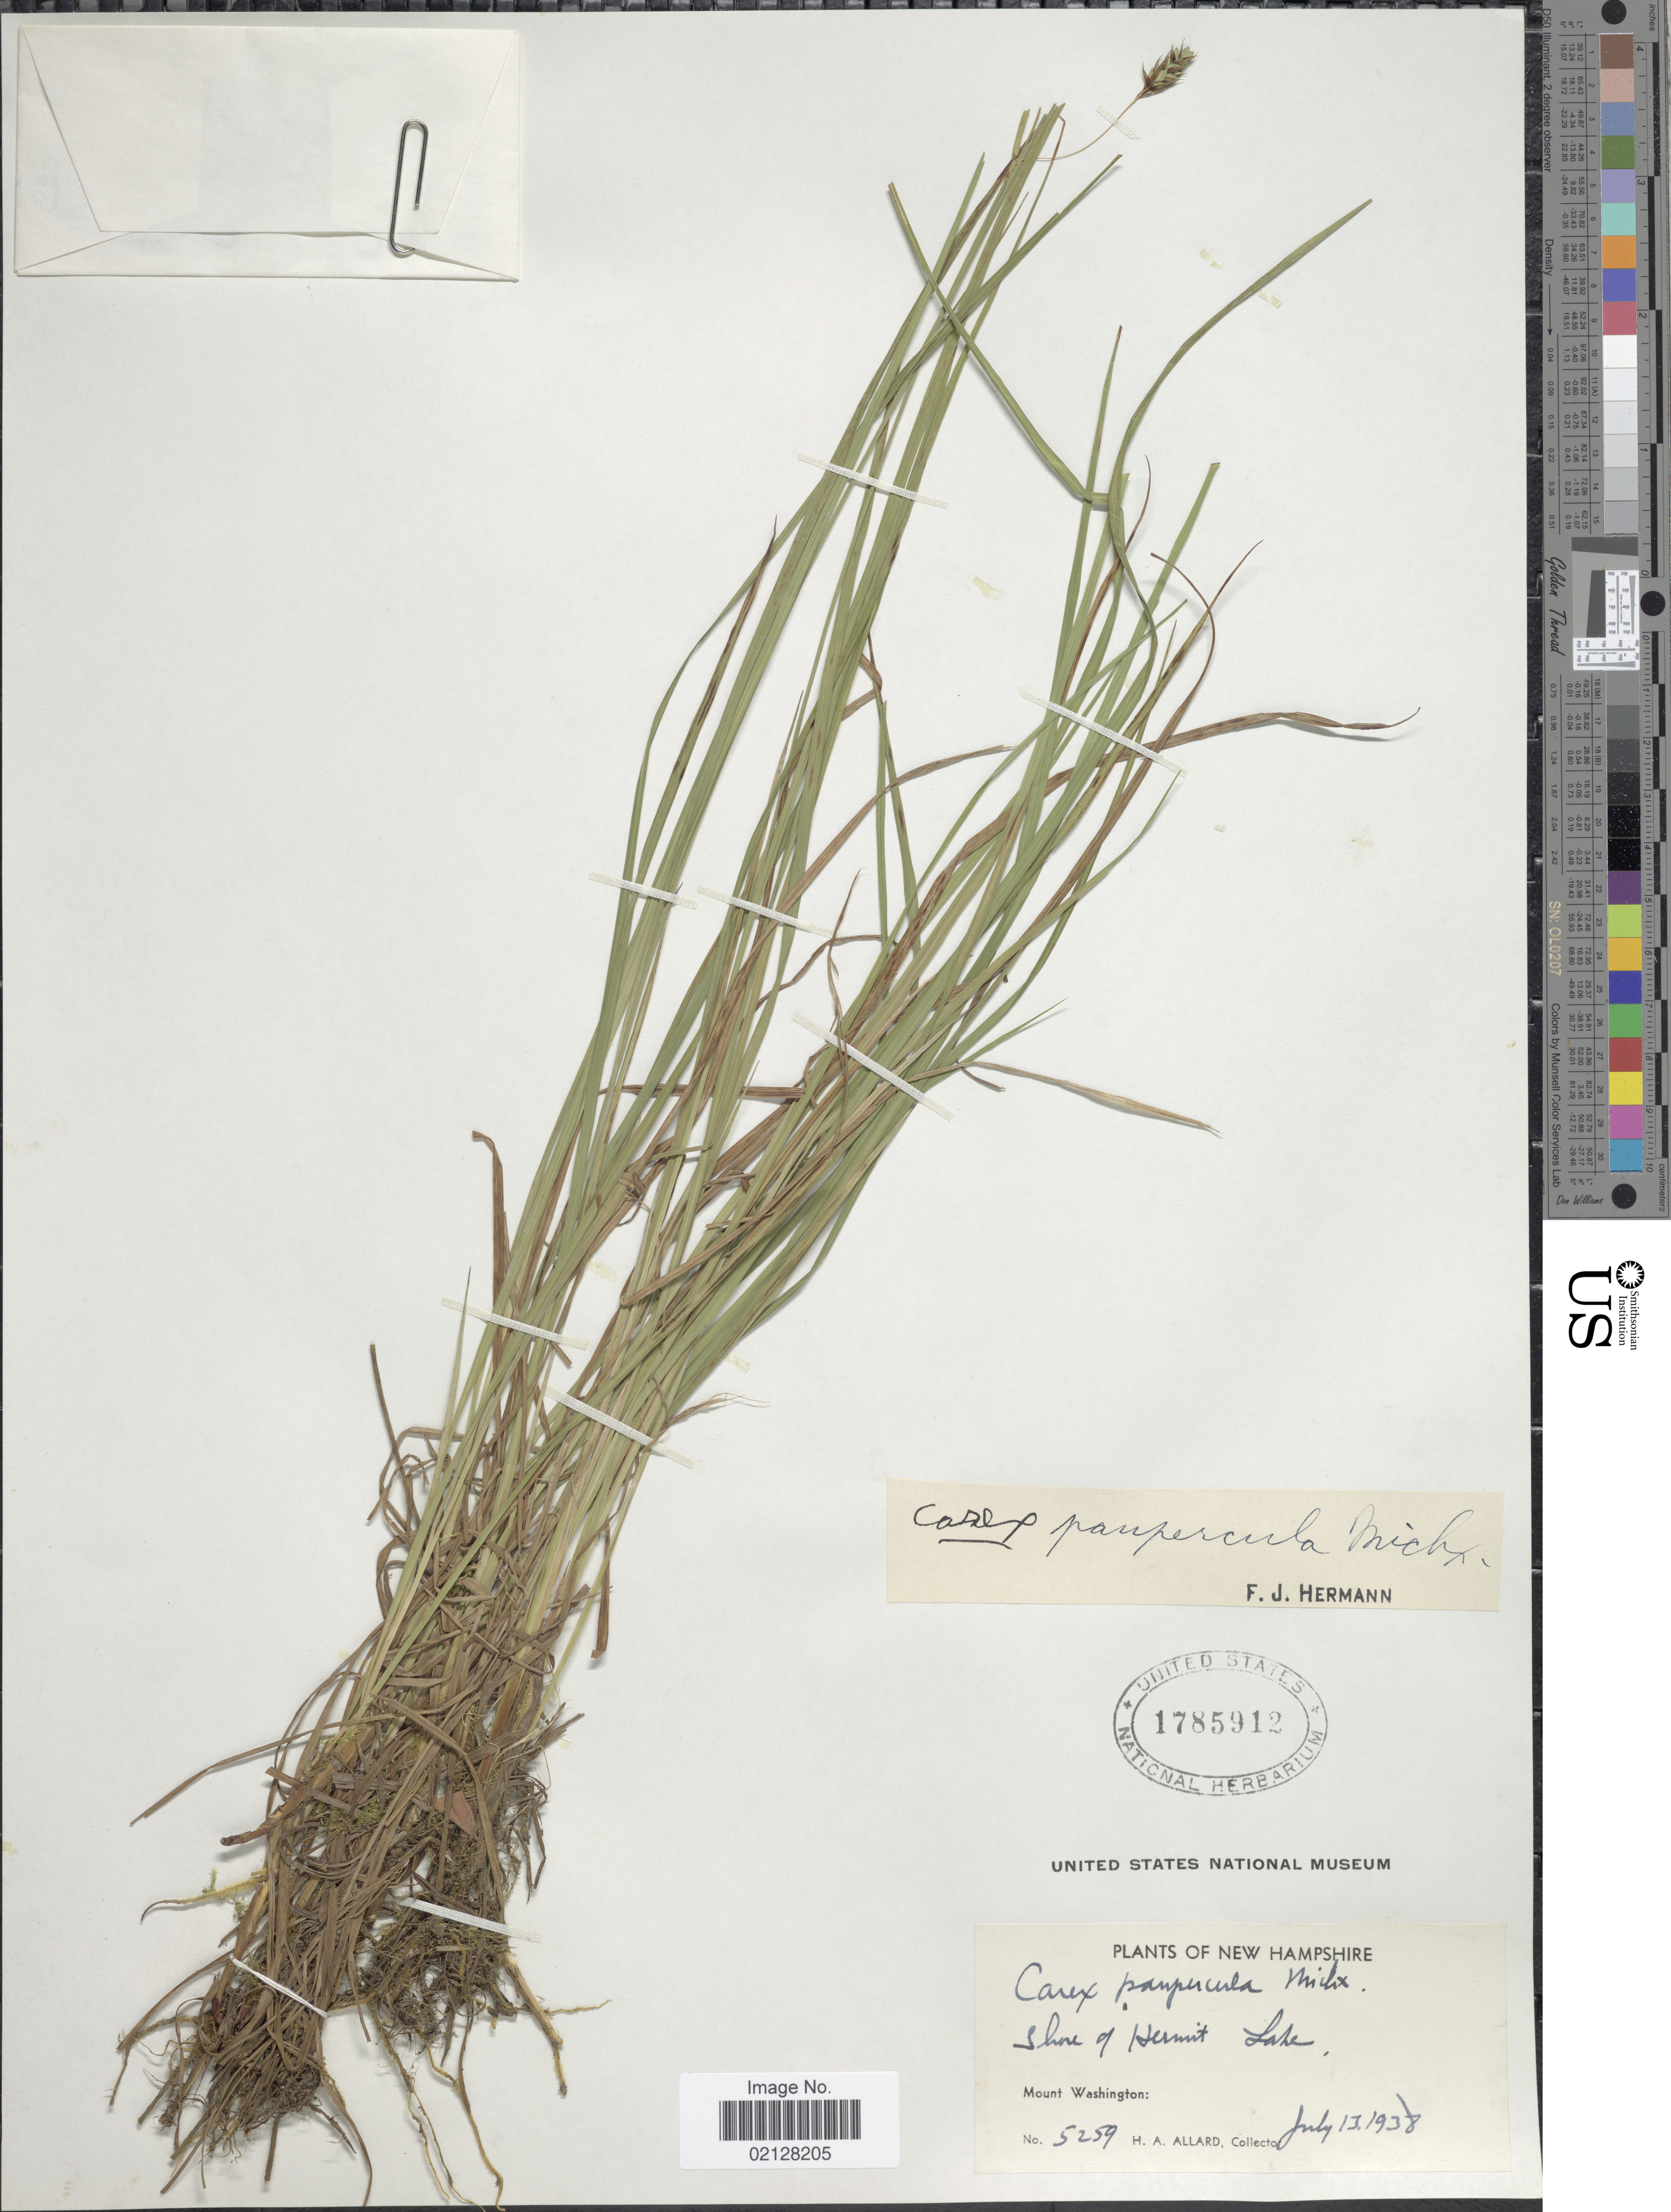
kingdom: Plantae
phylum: Tracheophyta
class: Liliopsida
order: Poales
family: Cyperaceae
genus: Carex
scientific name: Carex magellanica subsp. irrigua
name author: (Wahlenb.) Hiitonen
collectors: H. A. Allard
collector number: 5259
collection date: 1938-07-13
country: United States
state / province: New Hampshire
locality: Shore of Hermit Lake. Mount Washington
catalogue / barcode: US 1785912